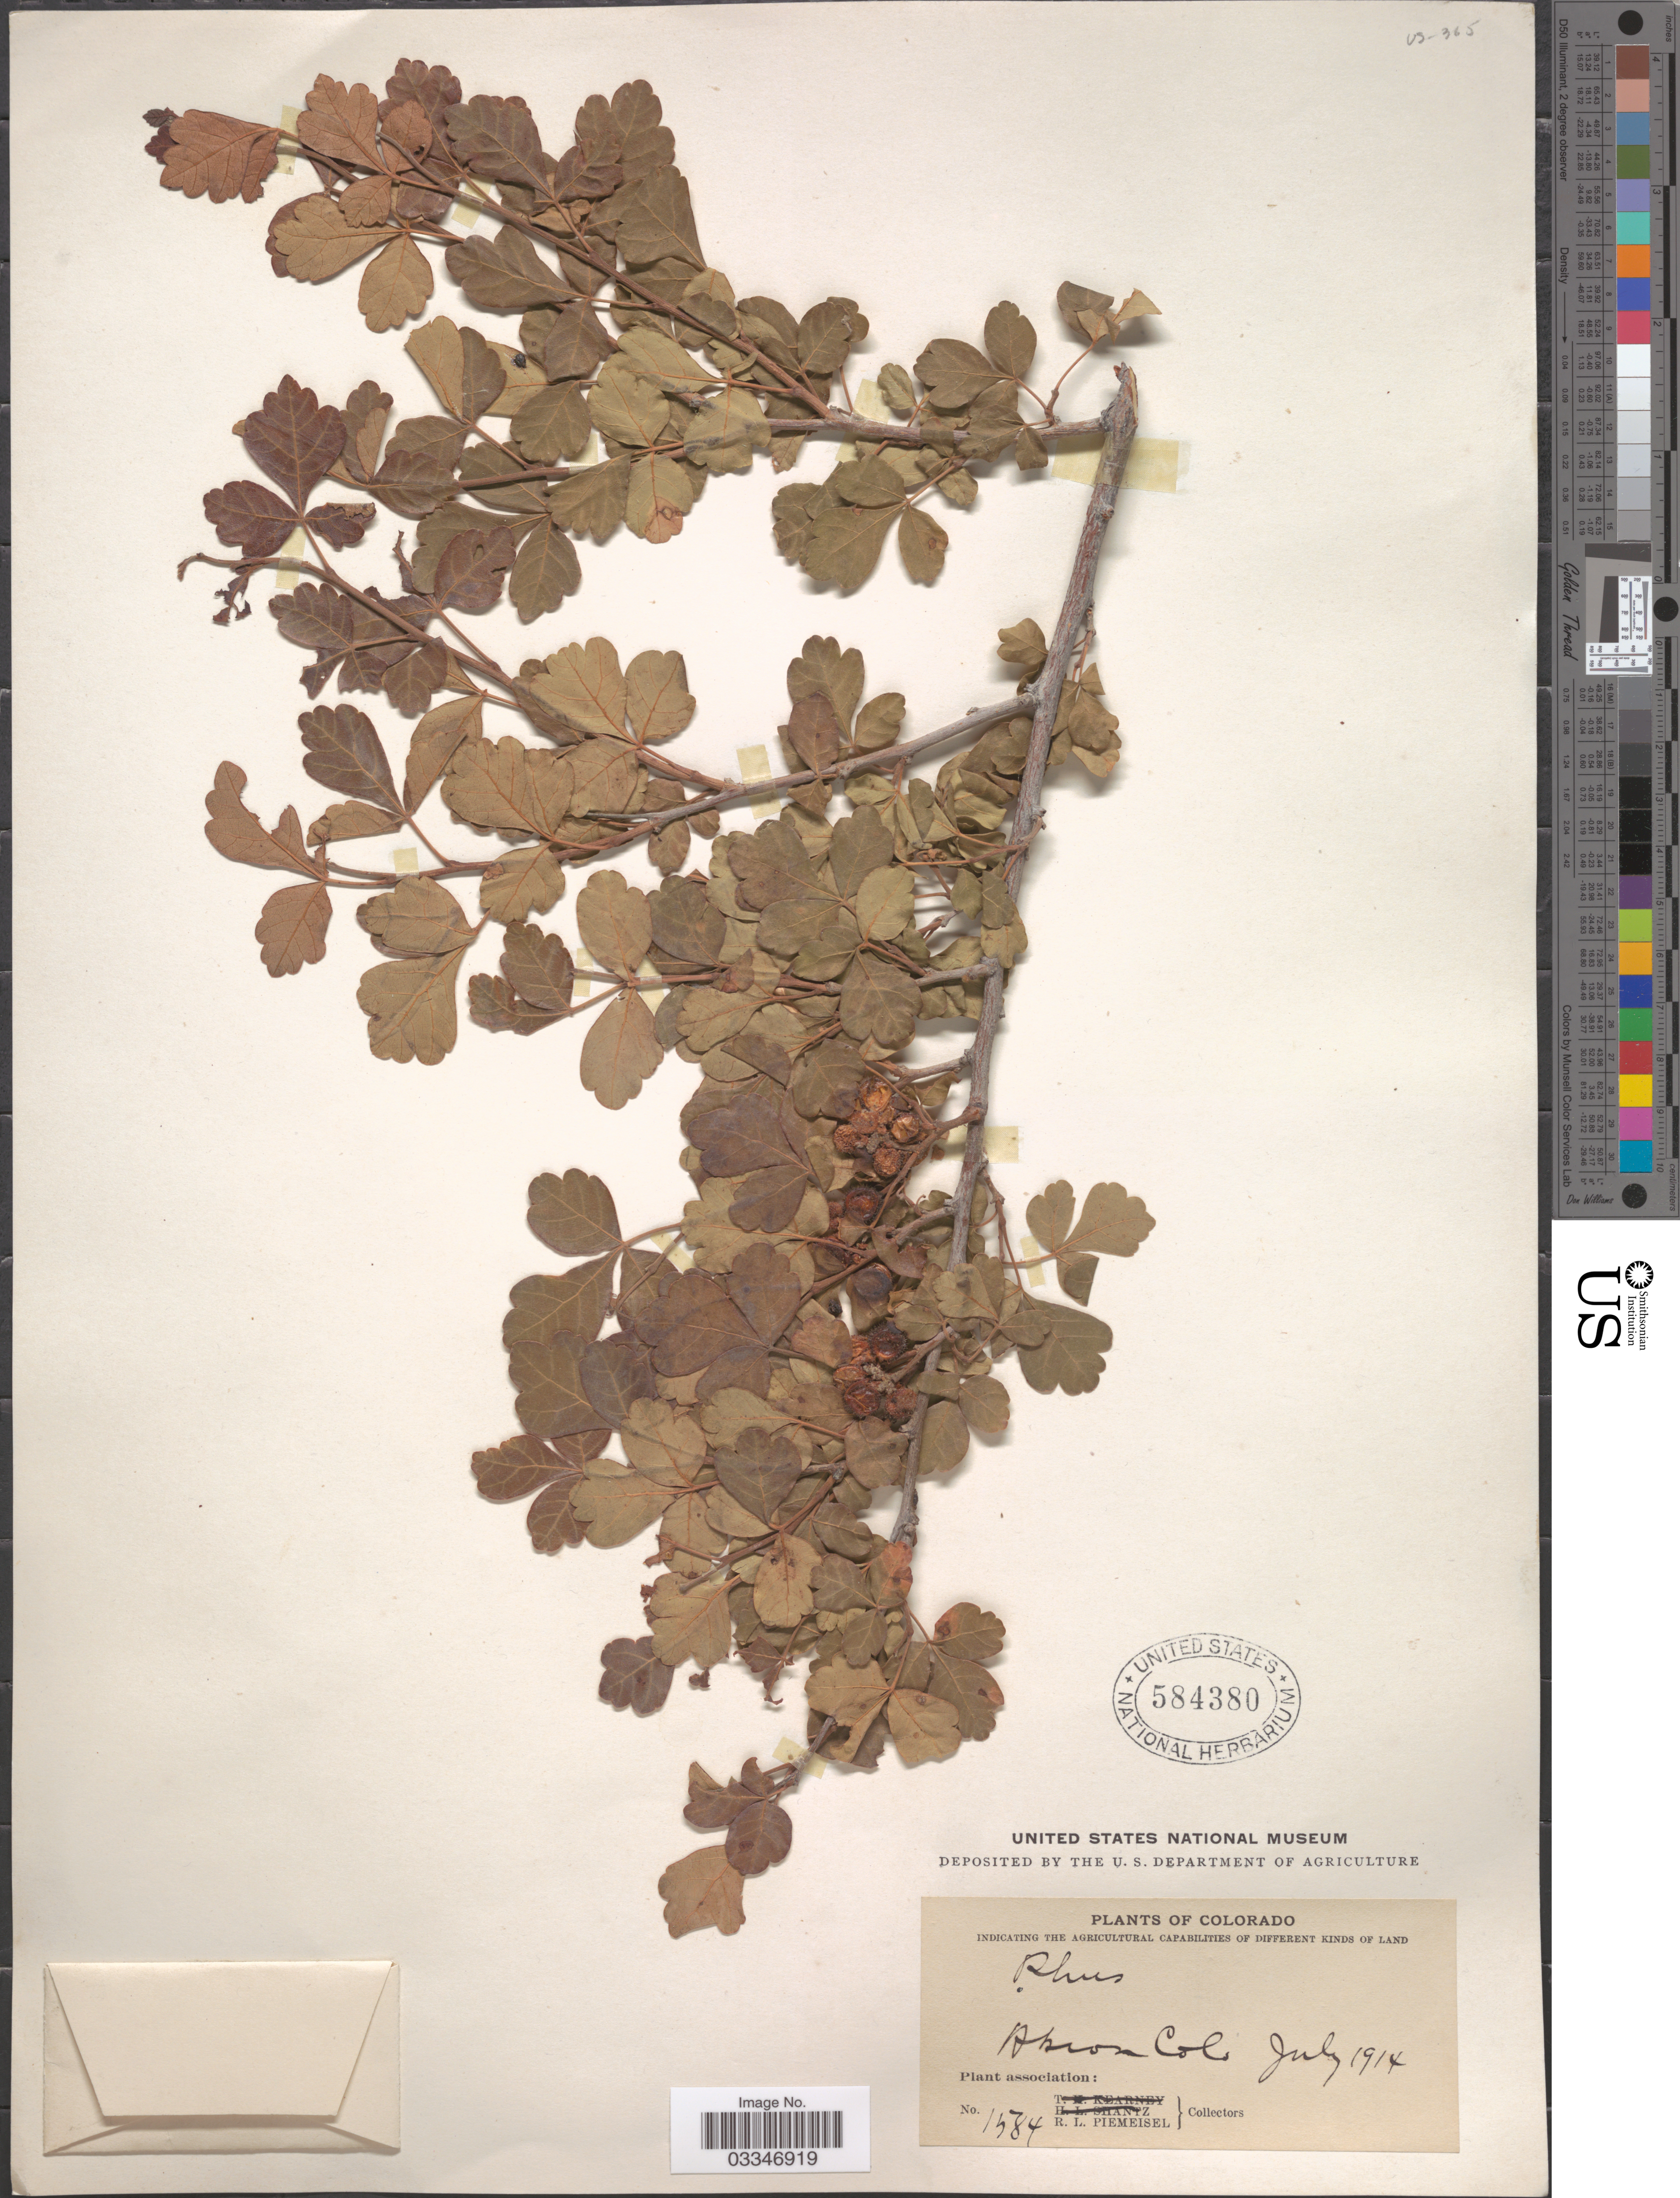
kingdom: Plantae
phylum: Tracheophyta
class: Magnoliopsida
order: Sapindales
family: Anacardiaceae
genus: Rhus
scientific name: Rhus sp.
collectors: R. L. Piemeisel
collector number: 1584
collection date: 1914-07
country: United States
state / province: Colorado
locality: Akron.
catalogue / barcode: US 584380